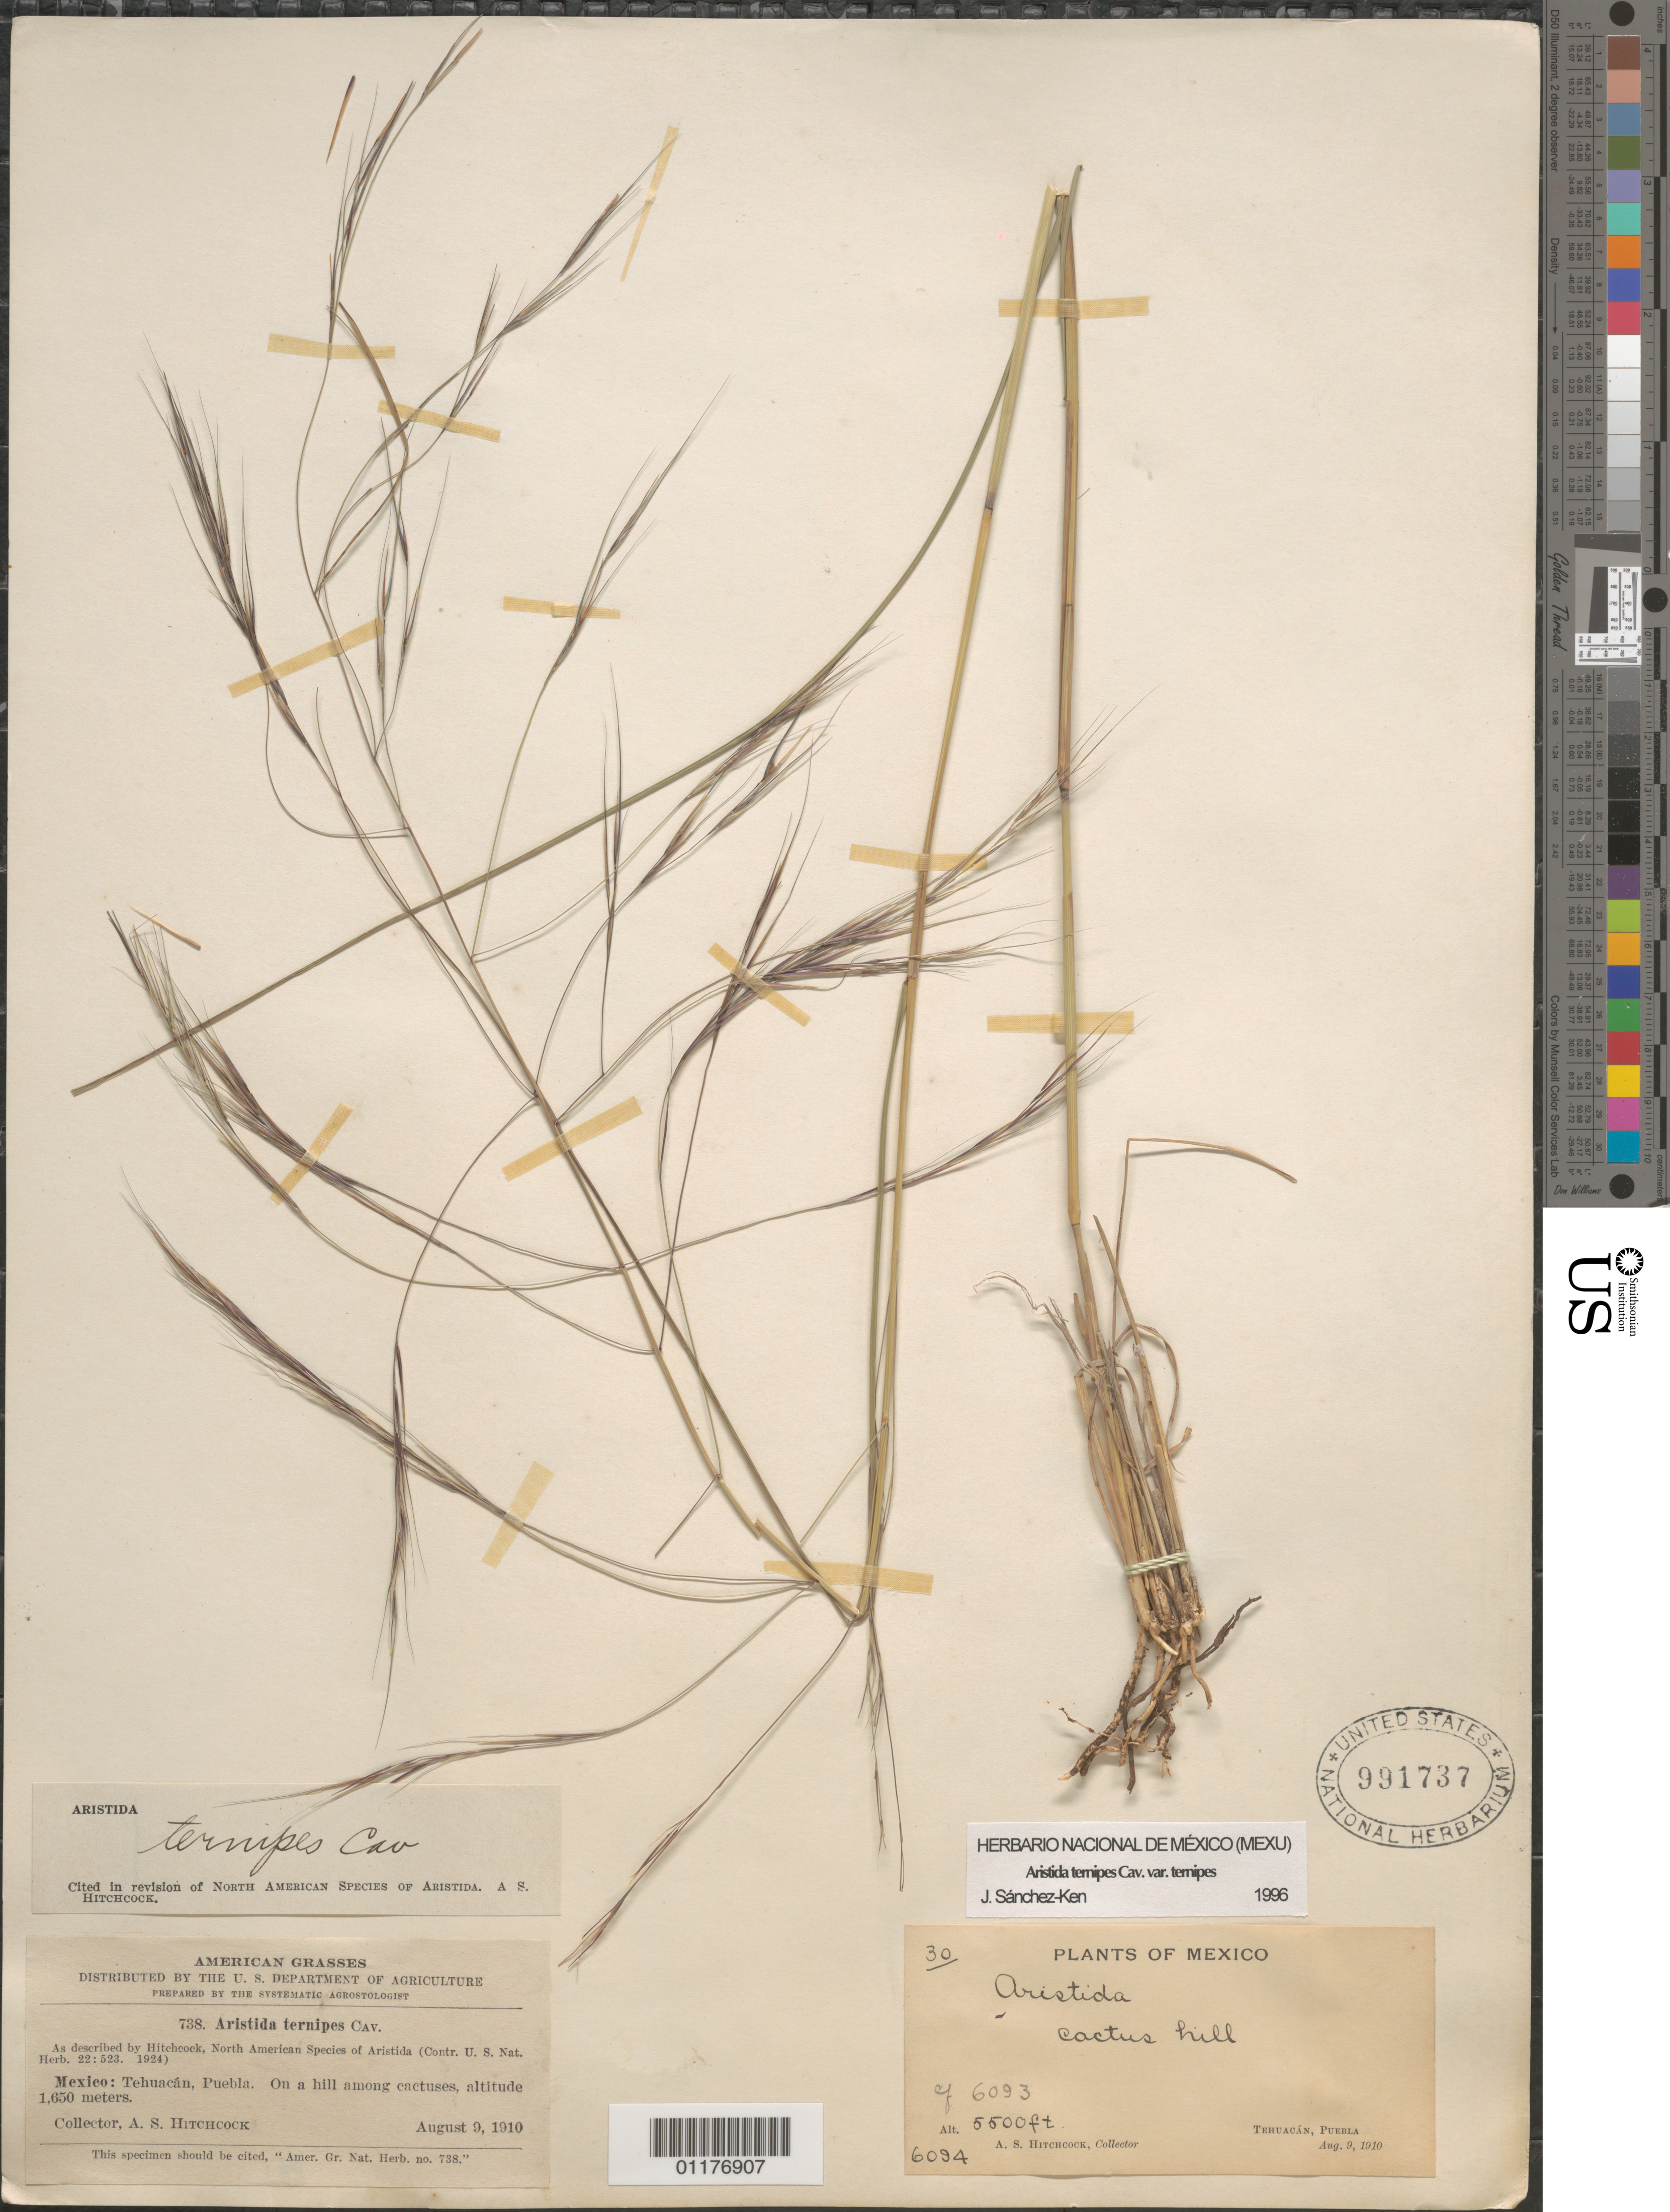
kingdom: Plantae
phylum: Tracheophyta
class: Liliopsida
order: Poales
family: Poaceae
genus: Aristida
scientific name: Aristida ternipes var. ternipes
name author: Cav.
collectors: A. S. Hitchcock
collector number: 738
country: Mexico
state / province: Puebla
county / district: Tehuacán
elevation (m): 1650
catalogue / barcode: US 991737